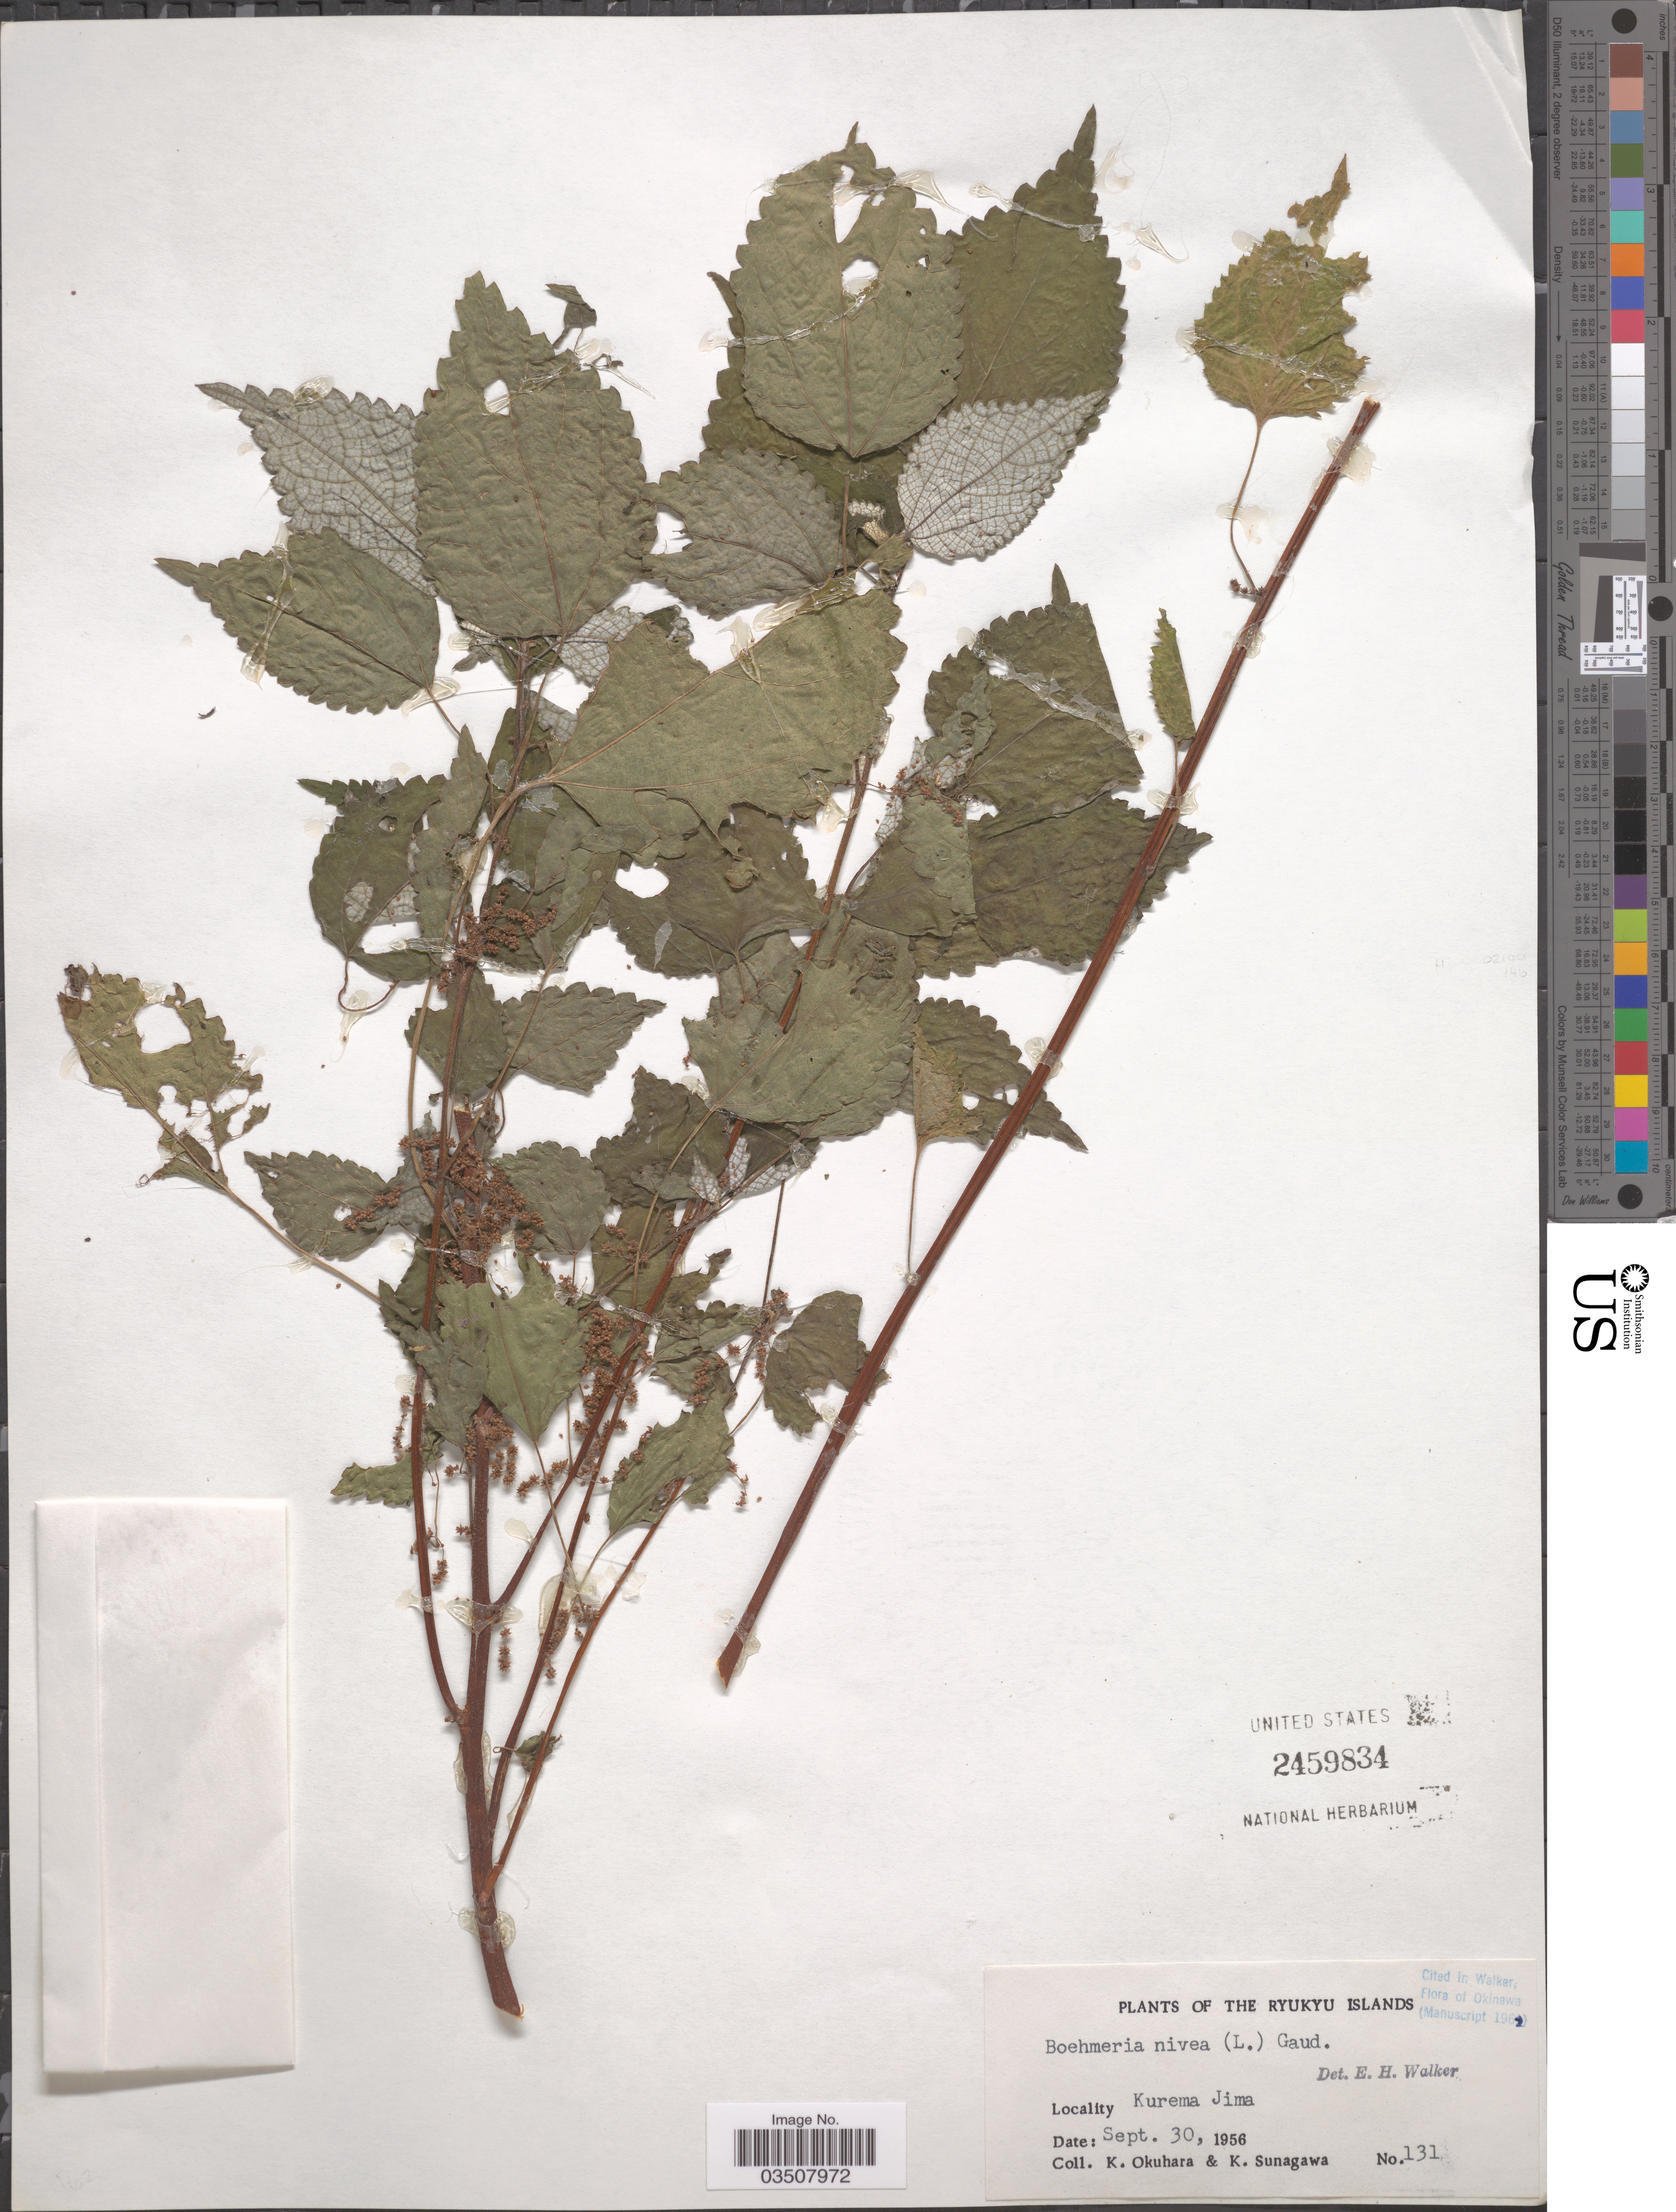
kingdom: Plantae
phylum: Tracheophyta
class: Magnoliopsida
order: Rosales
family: Urticaceae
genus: Boehmeria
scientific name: Boehmeria nivea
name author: (L.) Gaudich.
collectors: K. Okuhara & K. Sunagawa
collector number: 131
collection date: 1956-09-30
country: Japan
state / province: Okinawa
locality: The Ryukyu Islands. Kurema Jima.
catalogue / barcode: US 2459834